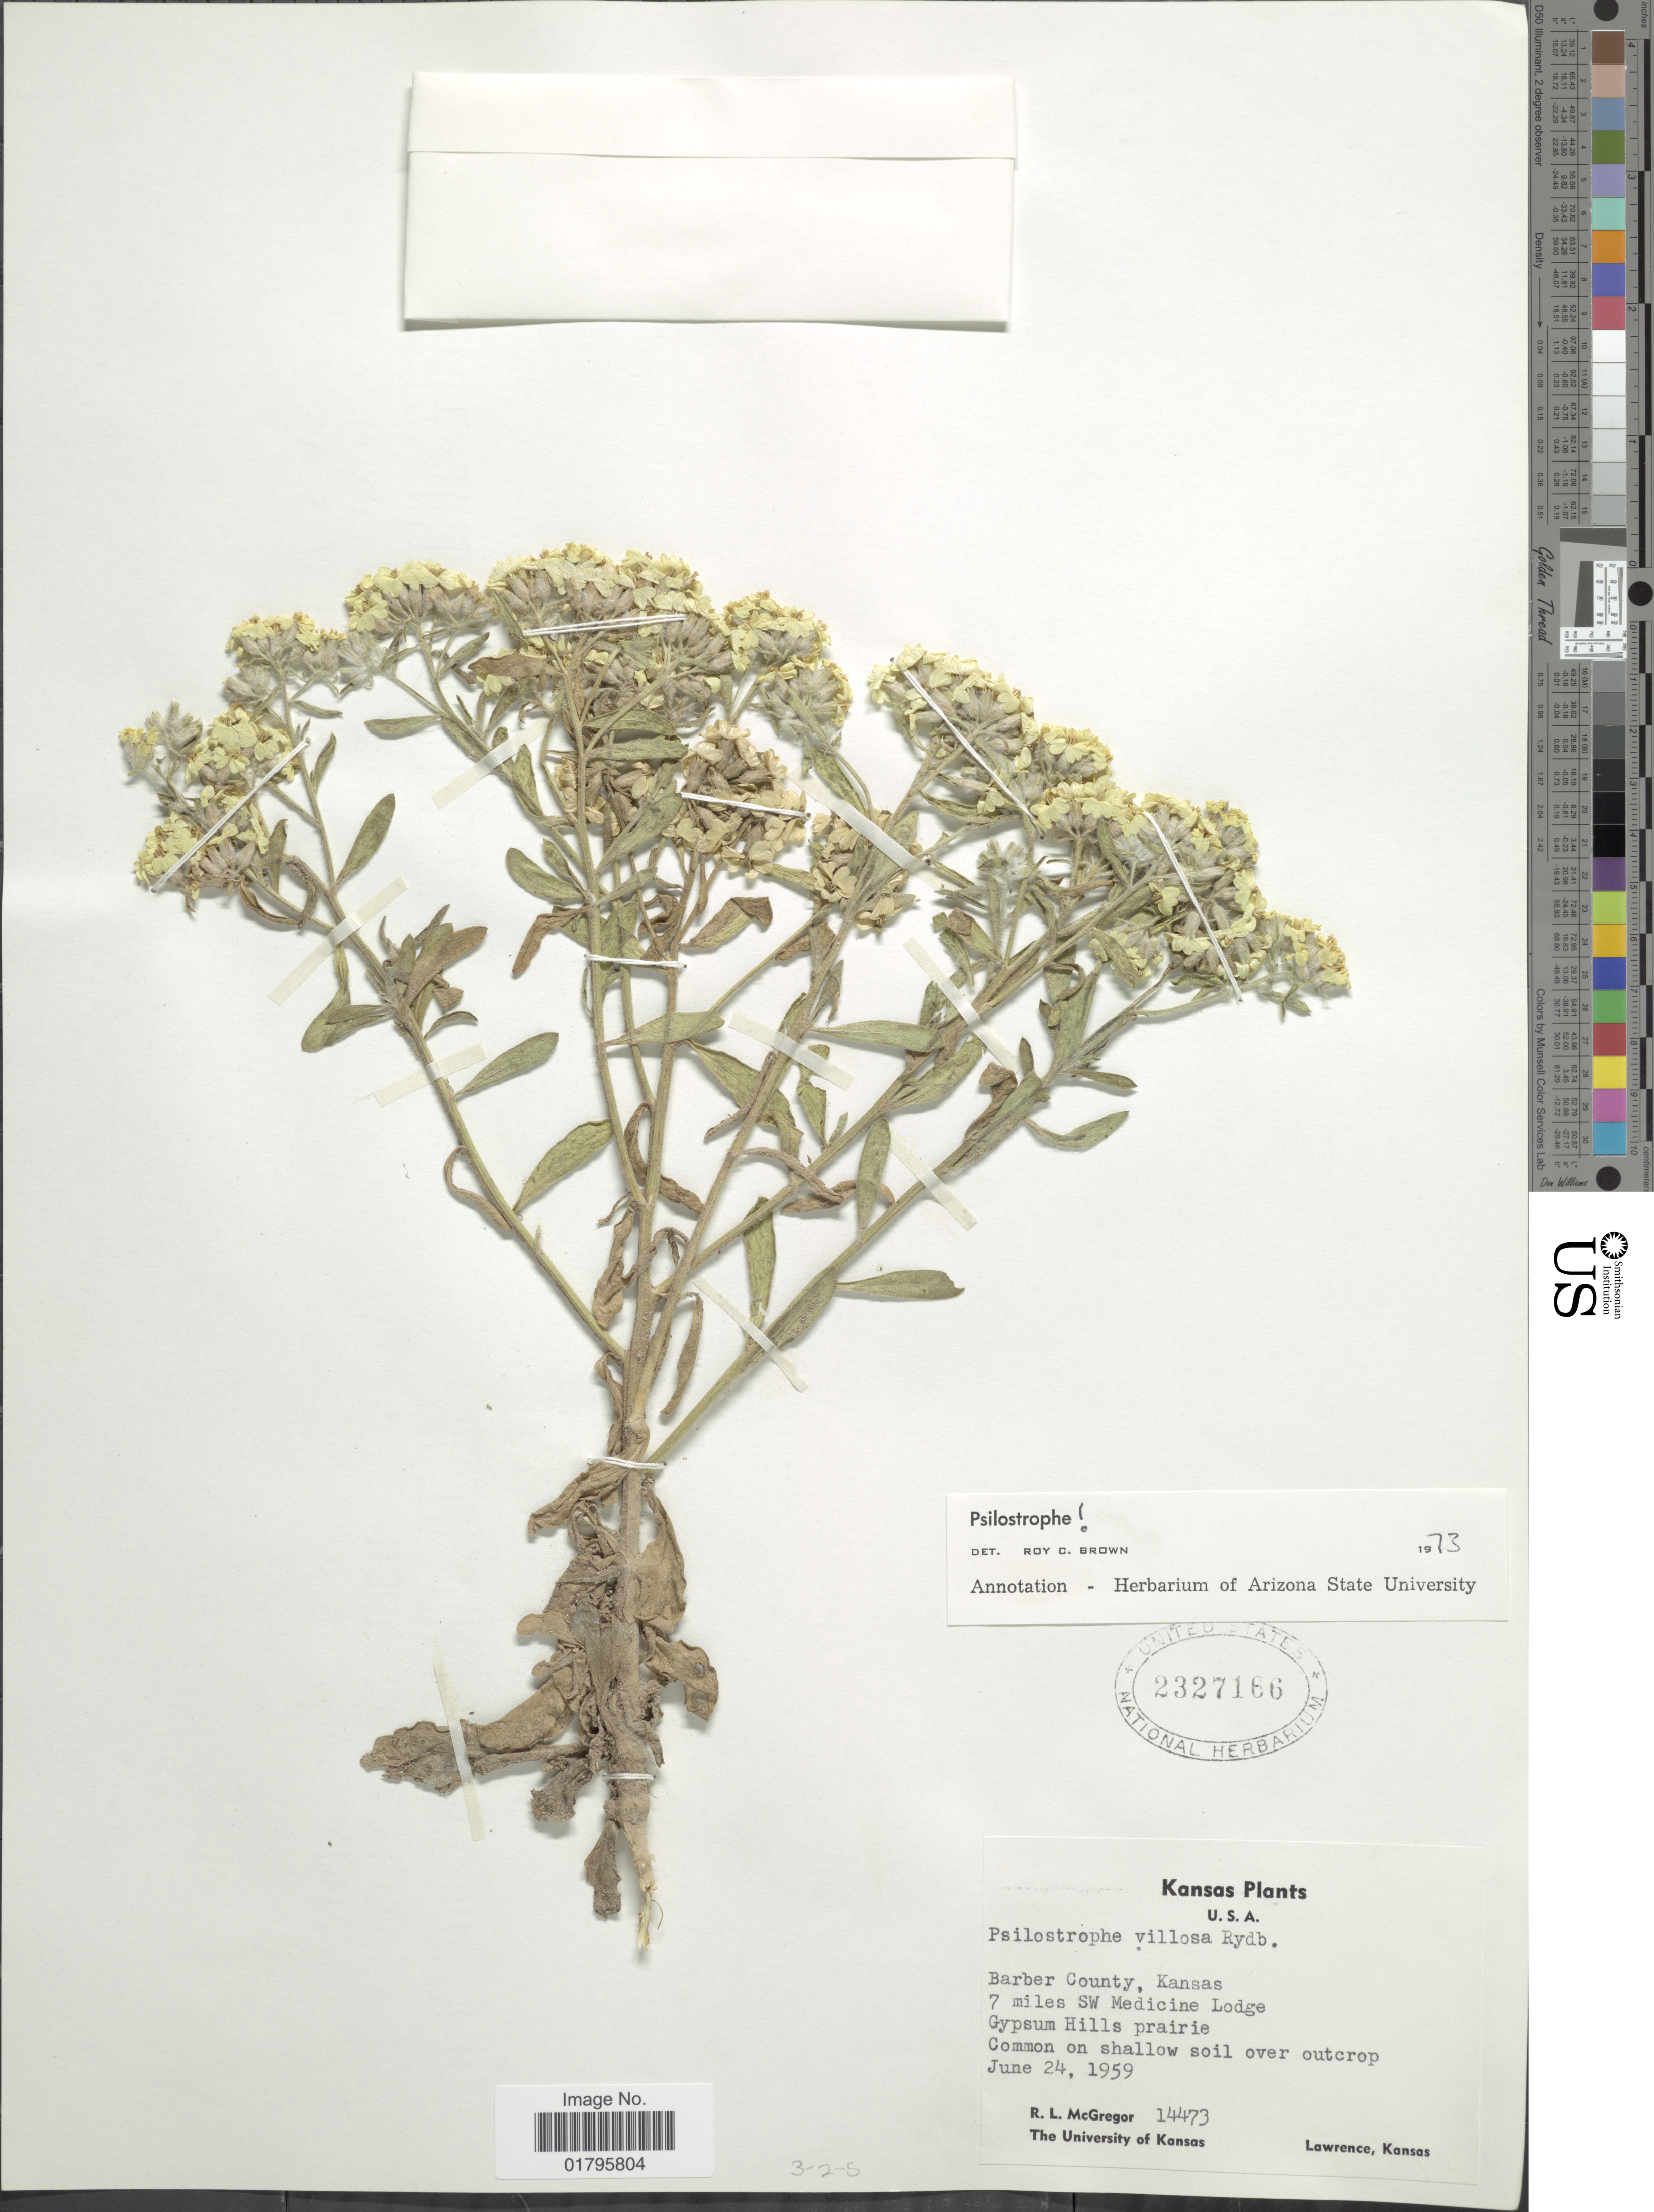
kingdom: Plantae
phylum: Tracheophyta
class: Magnoliopsida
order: Asterales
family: Asteraceae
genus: Psilostrophe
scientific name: Psilostrophe villosa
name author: Rydb. ex Britton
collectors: R. McGregor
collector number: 14473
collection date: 1959-06-24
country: United States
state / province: Kansas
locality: Barber County, kansas, 7 miles SW Medicine Lodge, Gypsum Hills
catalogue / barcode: US 2327166